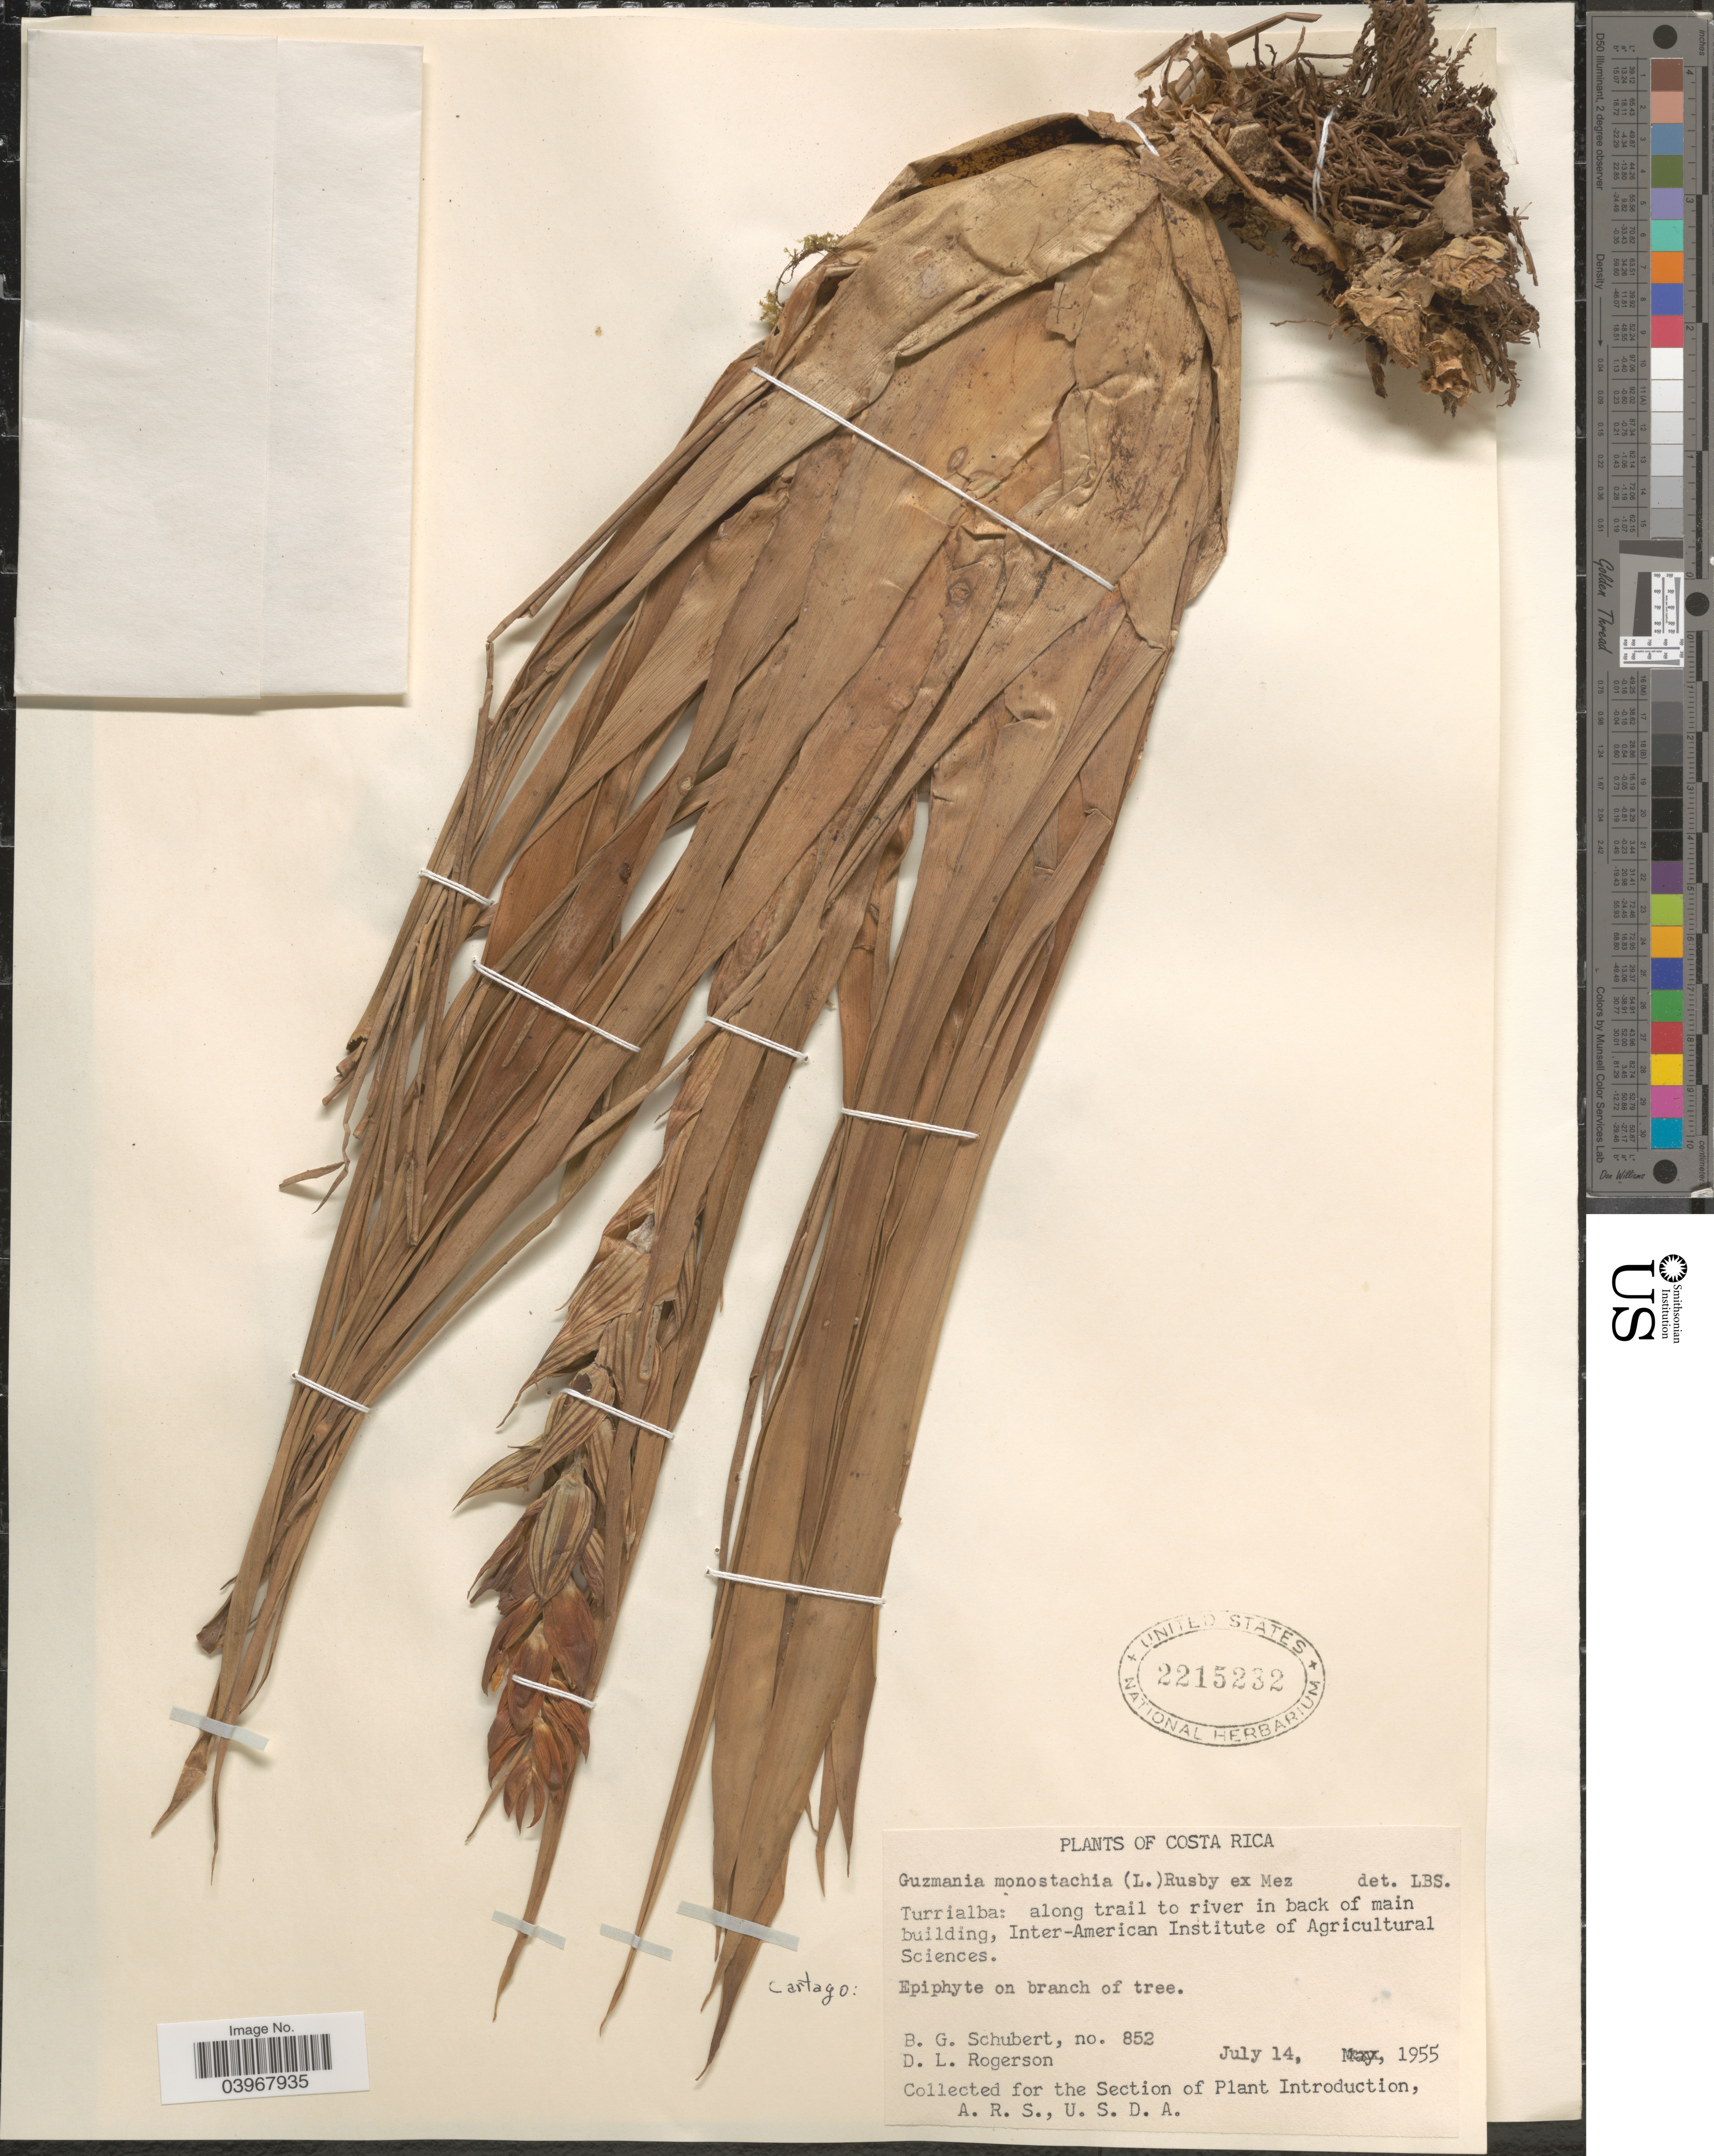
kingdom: Plantae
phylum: Tracheophyta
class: Liliopsida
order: Poales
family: Bromeliaceae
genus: Guzmania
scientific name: Guzmania monostachia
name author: (L.) Rusby ex Mez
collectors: B. Schubert & D. Rogerson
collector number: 852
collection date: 1955-07-14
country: Costa Rica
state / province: Cartago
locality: Turrialba: along trail to river in back of main building, Inter-American Institute of Agricultural Sciences.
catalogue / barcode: US 2215232